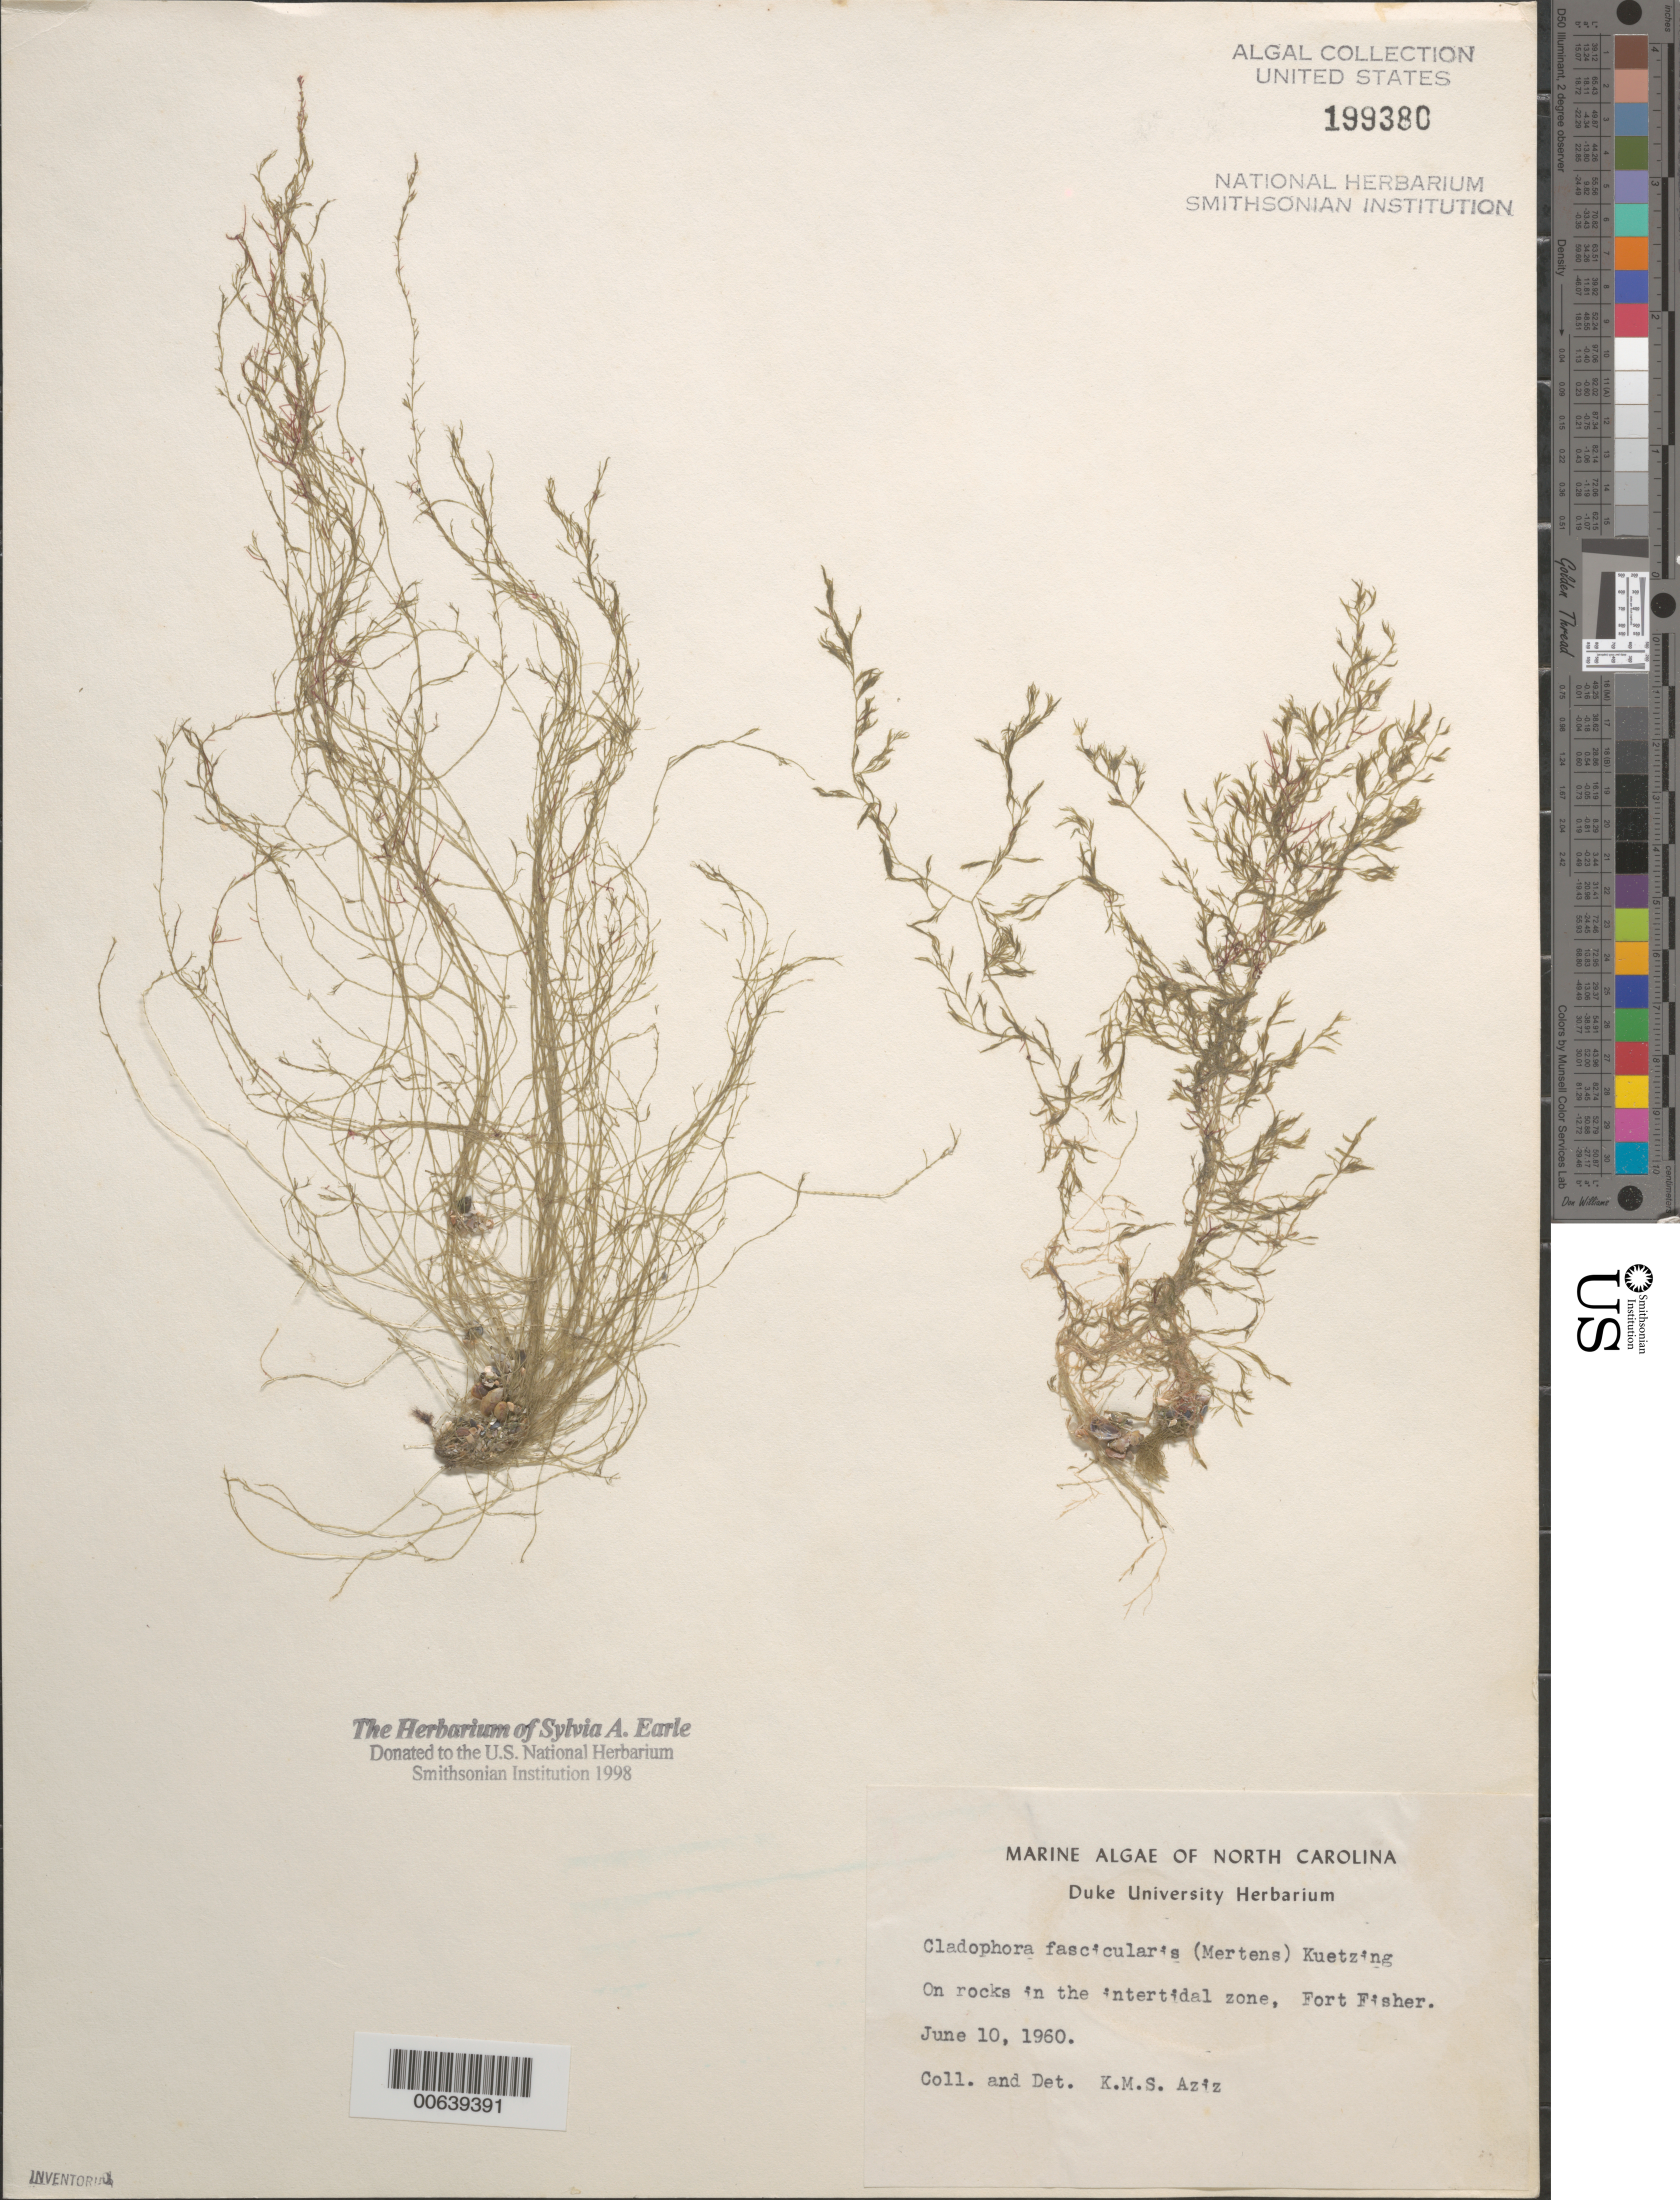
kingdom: Plantae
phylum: Chlorophyta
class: Ulvophyceae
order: Ulvales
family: Ulvaceae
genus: Ulva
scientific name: Ulva linza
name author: L.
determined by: Algae name updating Project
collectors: K. M. Aziz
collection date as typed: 10 Jun 1960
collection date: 1960-06-10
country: United States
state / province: North Carolina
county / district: New Hanover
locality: Fort Fisher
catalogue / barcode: US 199380